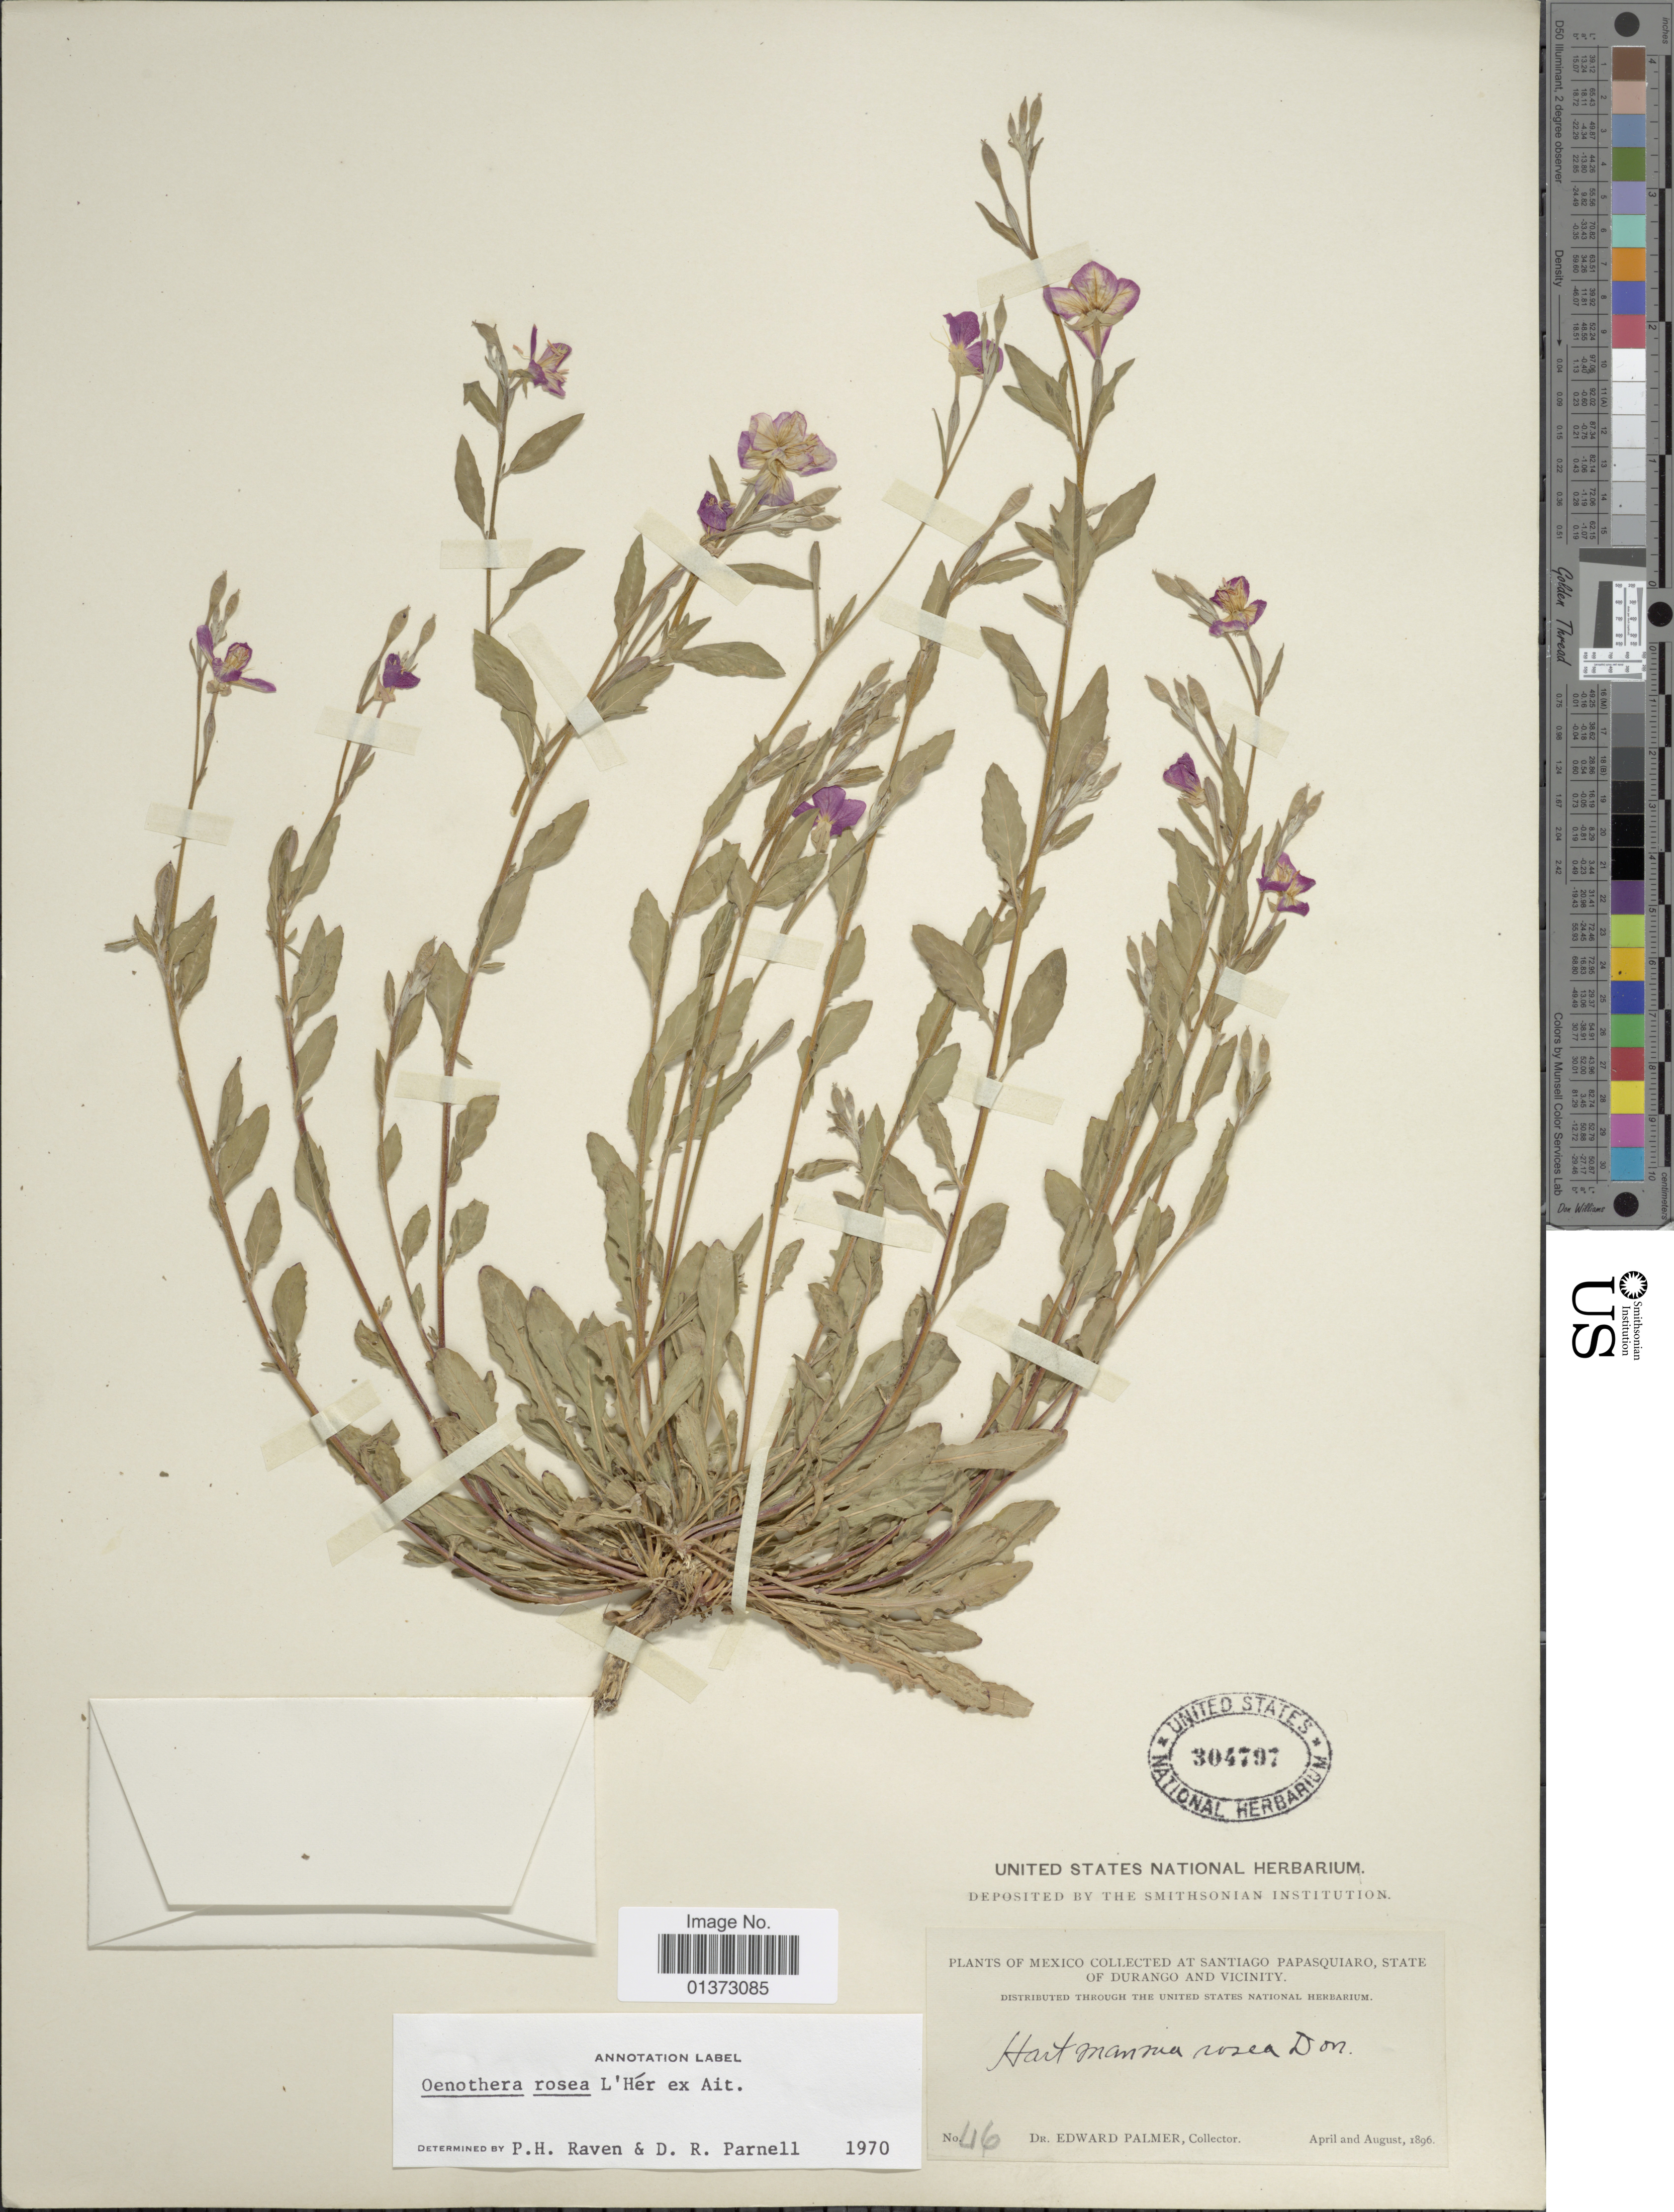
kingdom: Plantae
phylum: Tracheophyta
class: Magnoliopsida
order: Myrtales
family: Onagraceae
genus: Oenothera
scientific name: Oenothera rosea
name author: L'Hér. ex Aiton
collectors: E. Palmer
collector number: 46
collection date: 1896-04/1896-08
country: Mexico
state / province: Durango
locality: Santiago Papasaquiaro, State of Durango and vicinity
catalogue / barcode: US 304797